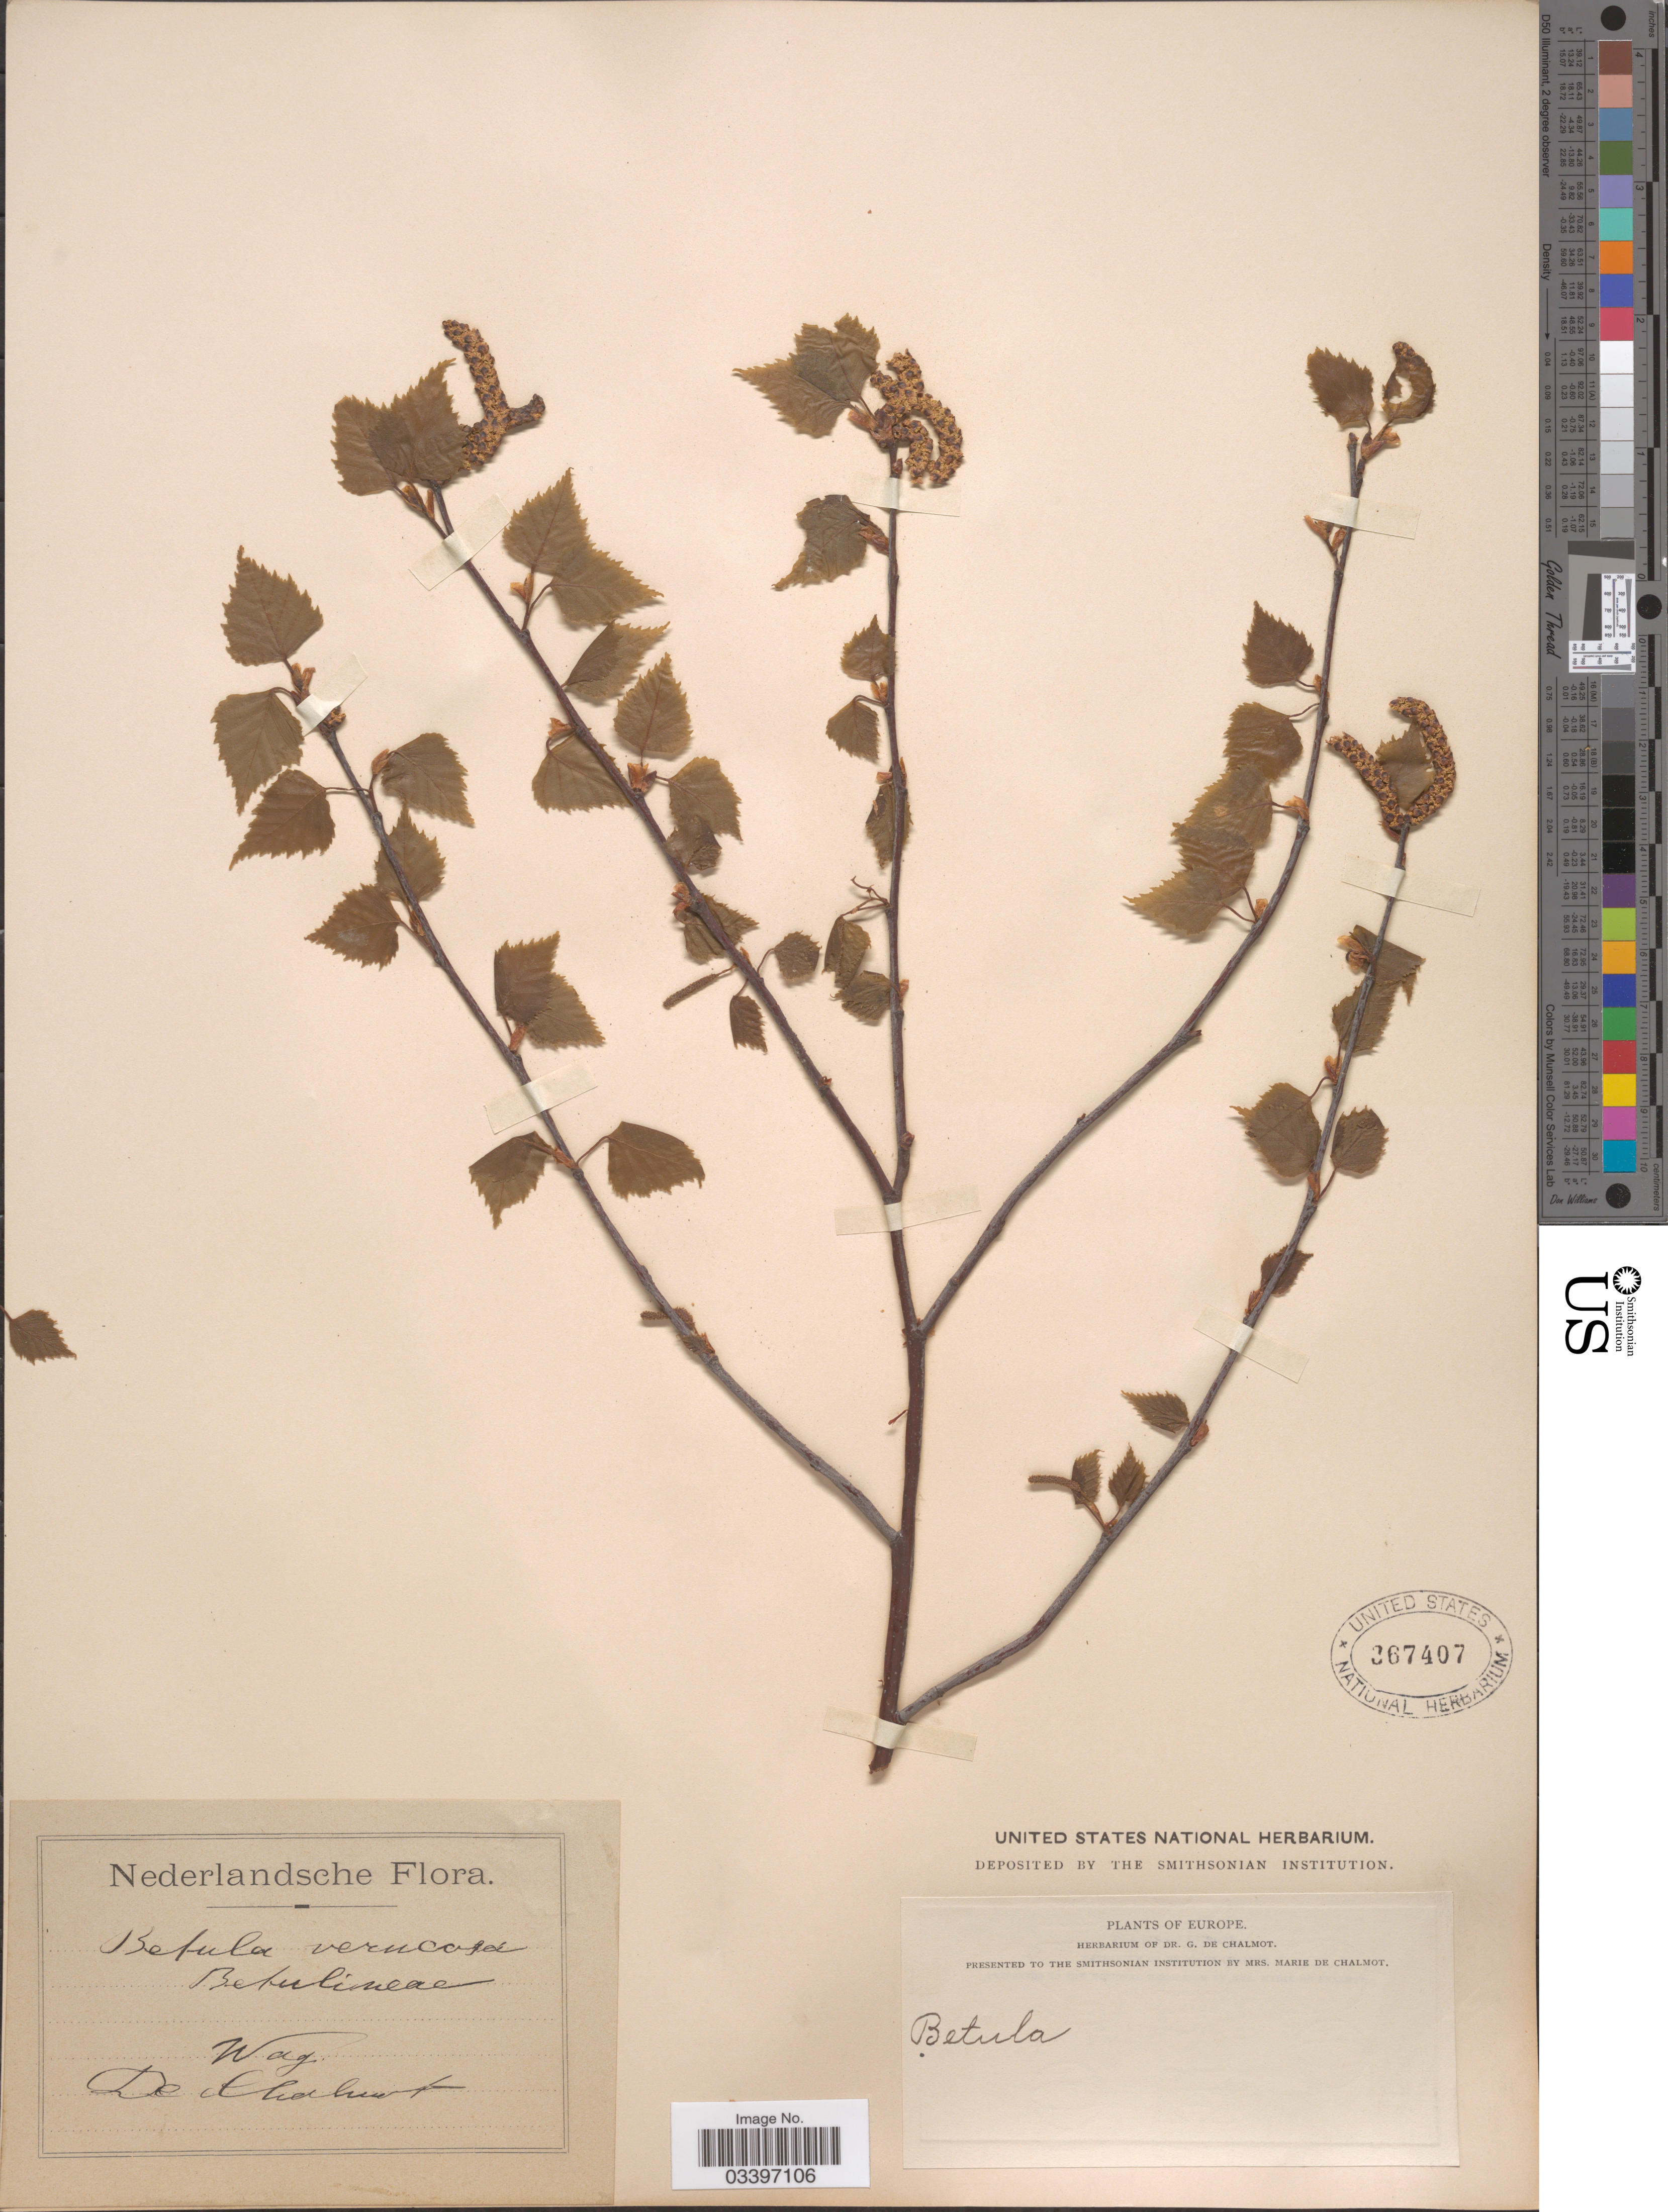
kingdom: Plantae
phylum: Tracheophyta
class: Magnoliopsida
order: Fagales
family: Betulaceae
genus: Betula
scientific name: Betula sp.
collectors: G. de Chalmot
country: Netherlands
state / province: Gelderland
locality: Wag.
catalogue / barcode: US 367407